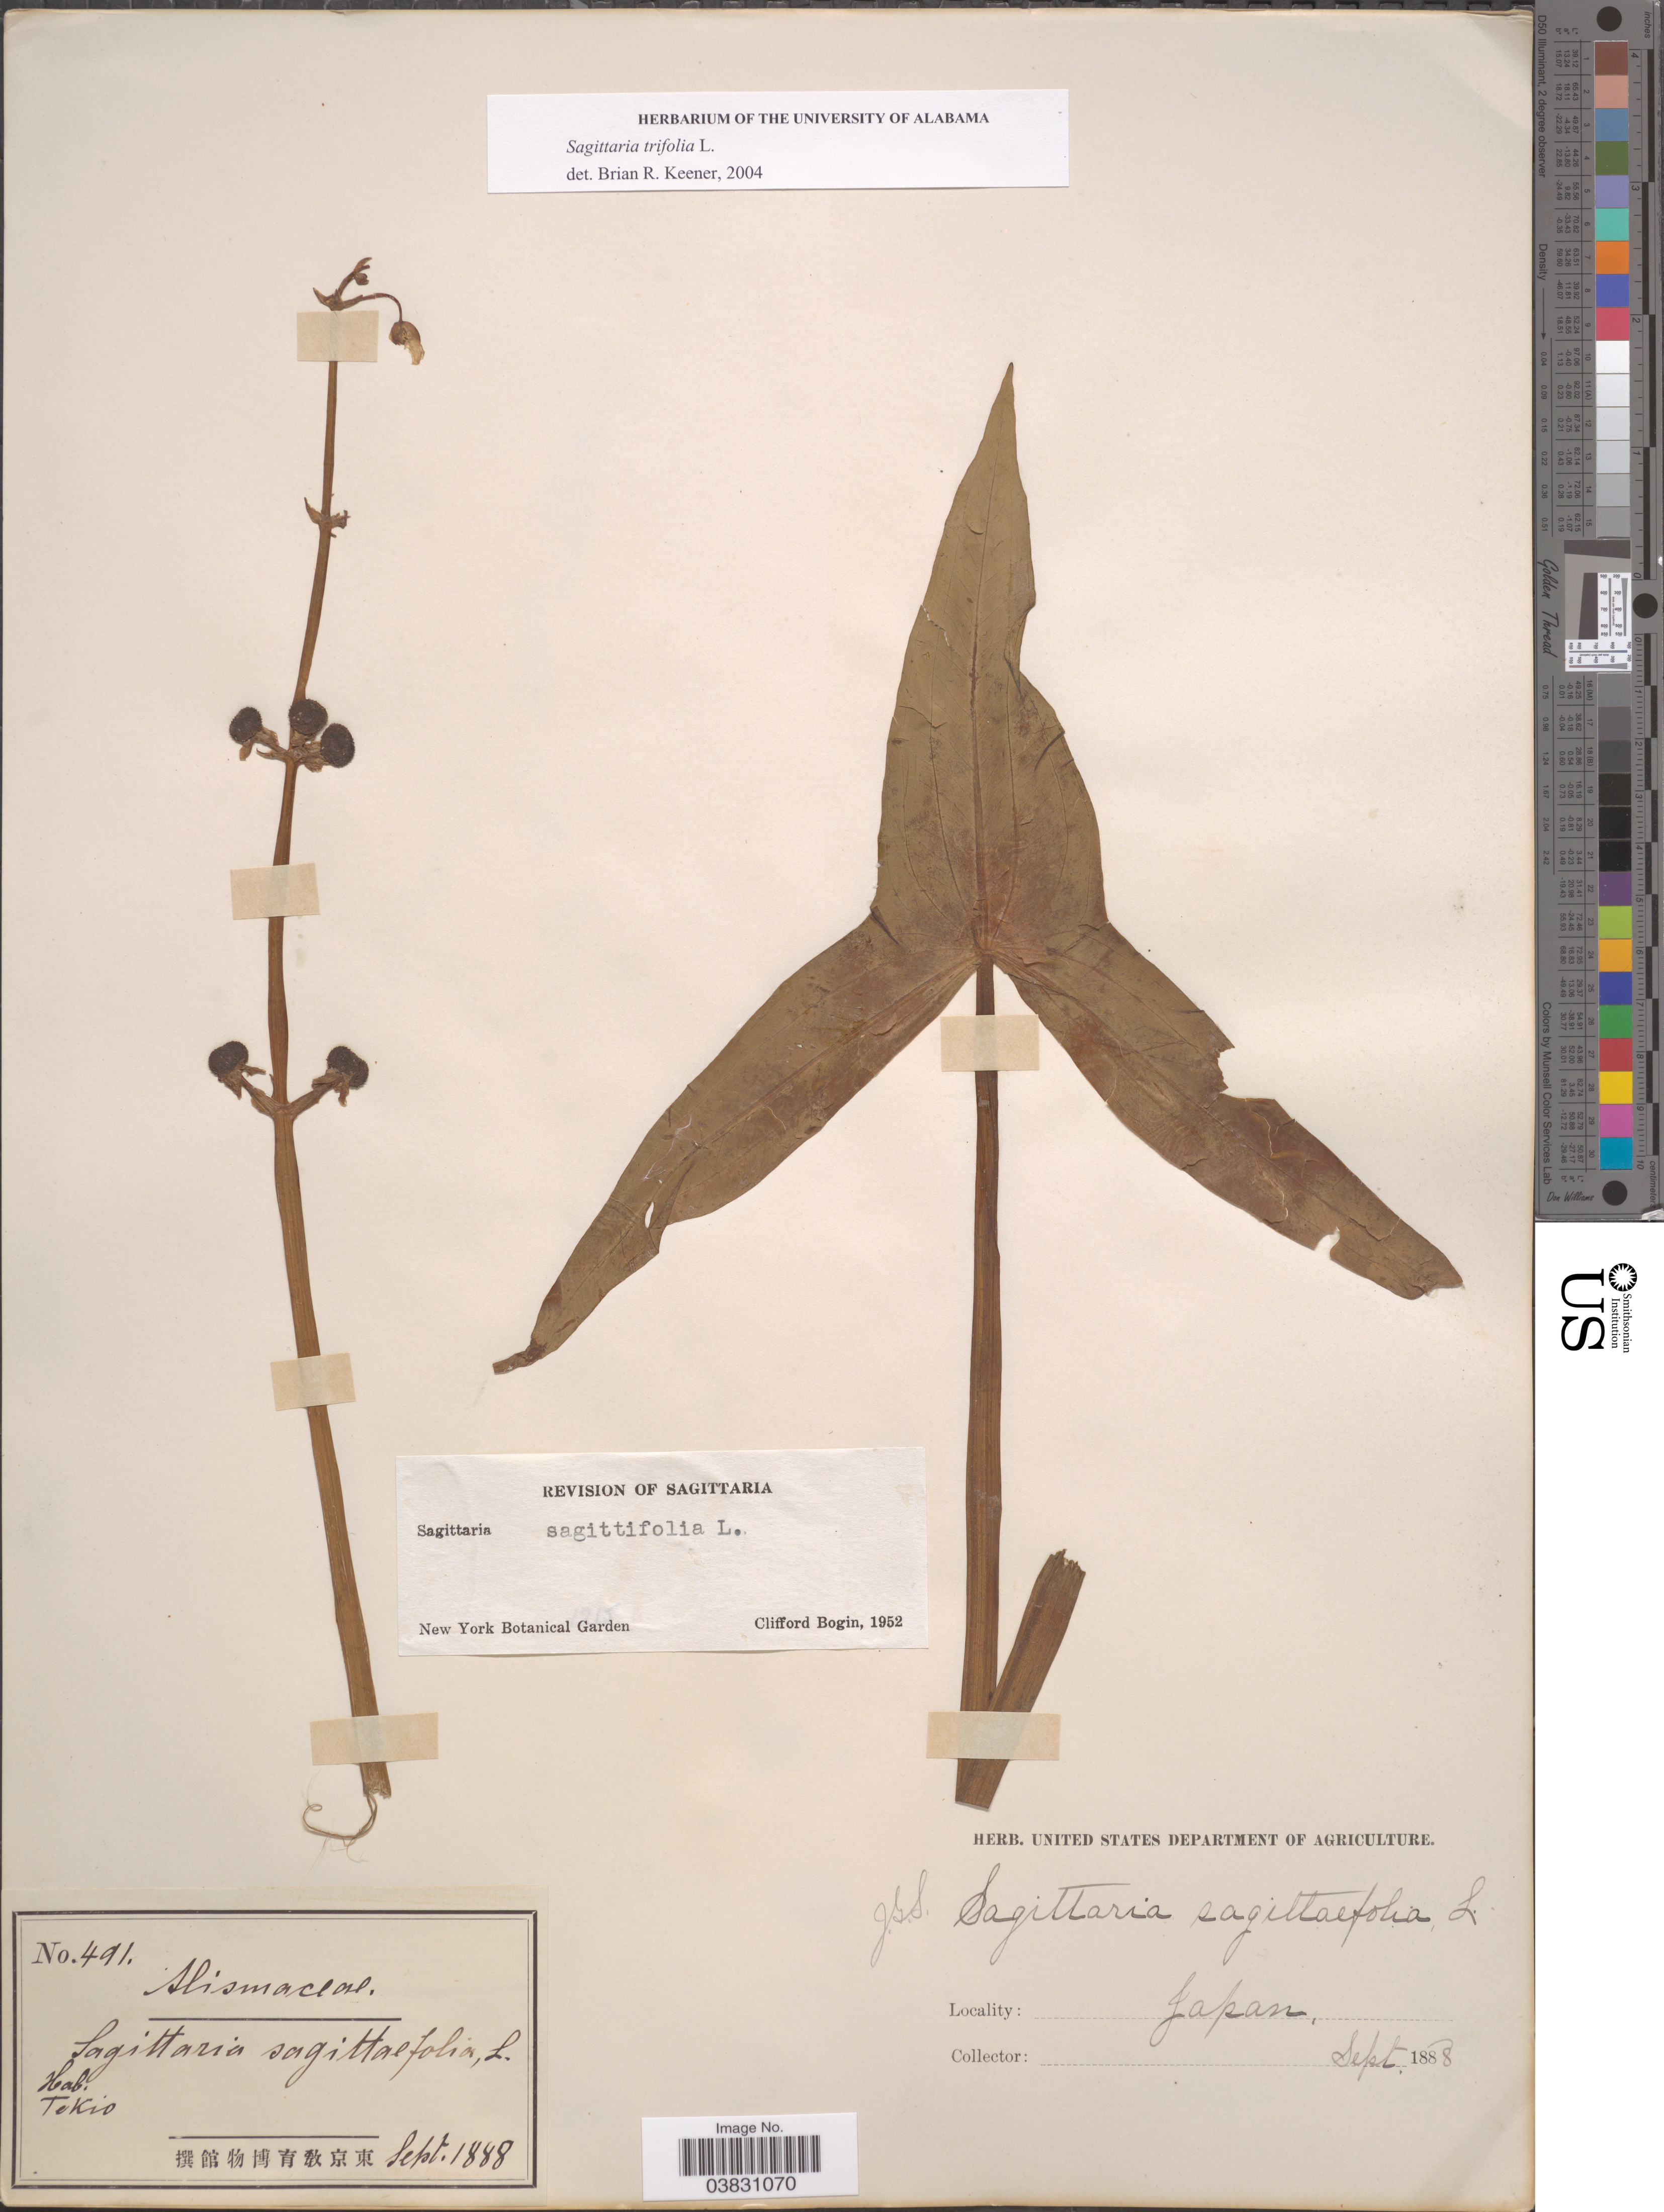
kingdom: Plantae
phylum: Tracheophyta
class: Liliopsida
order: Alismatales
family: Alismataceae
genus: Sagittaria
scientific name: Sagittaria trifolia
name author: L.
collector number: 491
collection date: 1888-09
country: Japan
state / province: Tokyo, Federal City of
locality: Tokio.